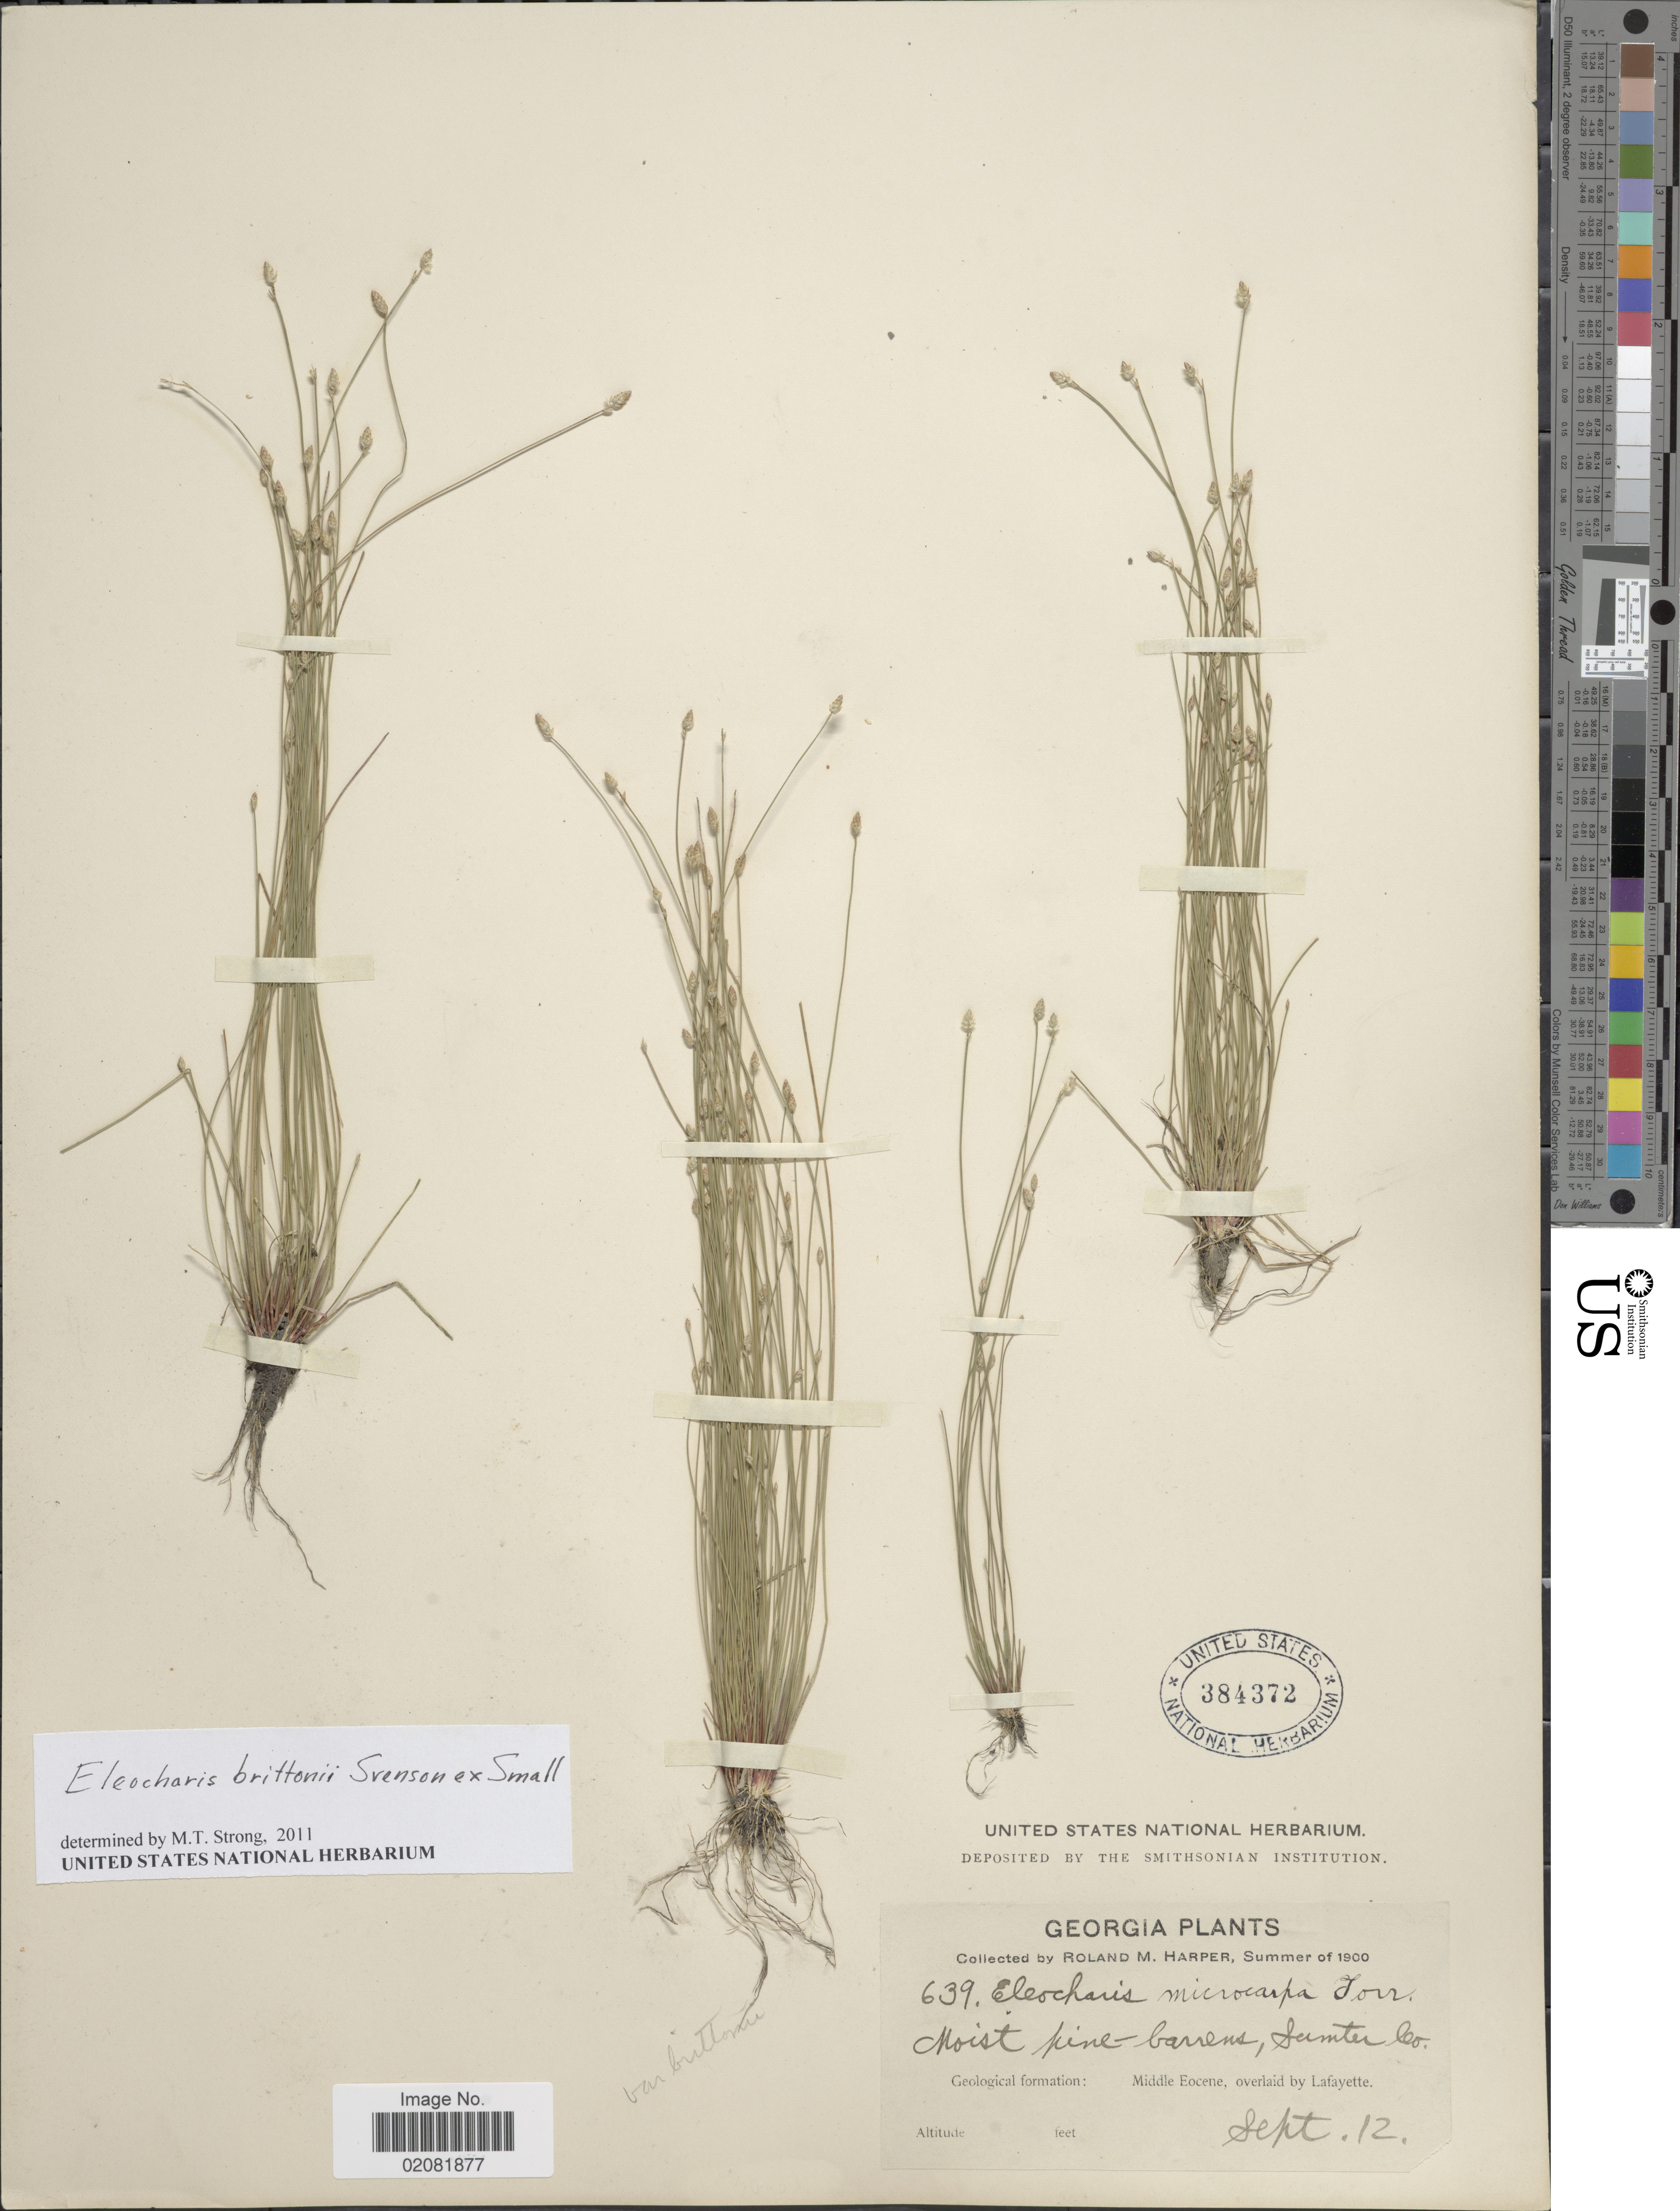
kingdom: Plantae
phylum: Tracheophyta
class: Liliopsida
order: Poales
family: Cyperaceae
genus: Eleocharis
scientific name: Eleocharis brittonii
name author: Svenson ex Small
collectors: R. M. Harper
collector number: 639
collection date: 1900-09-12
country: United States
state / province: Georgia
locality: Sumter Co. Middle Eocene, overlaid by Lafayette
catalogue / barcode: US 384372